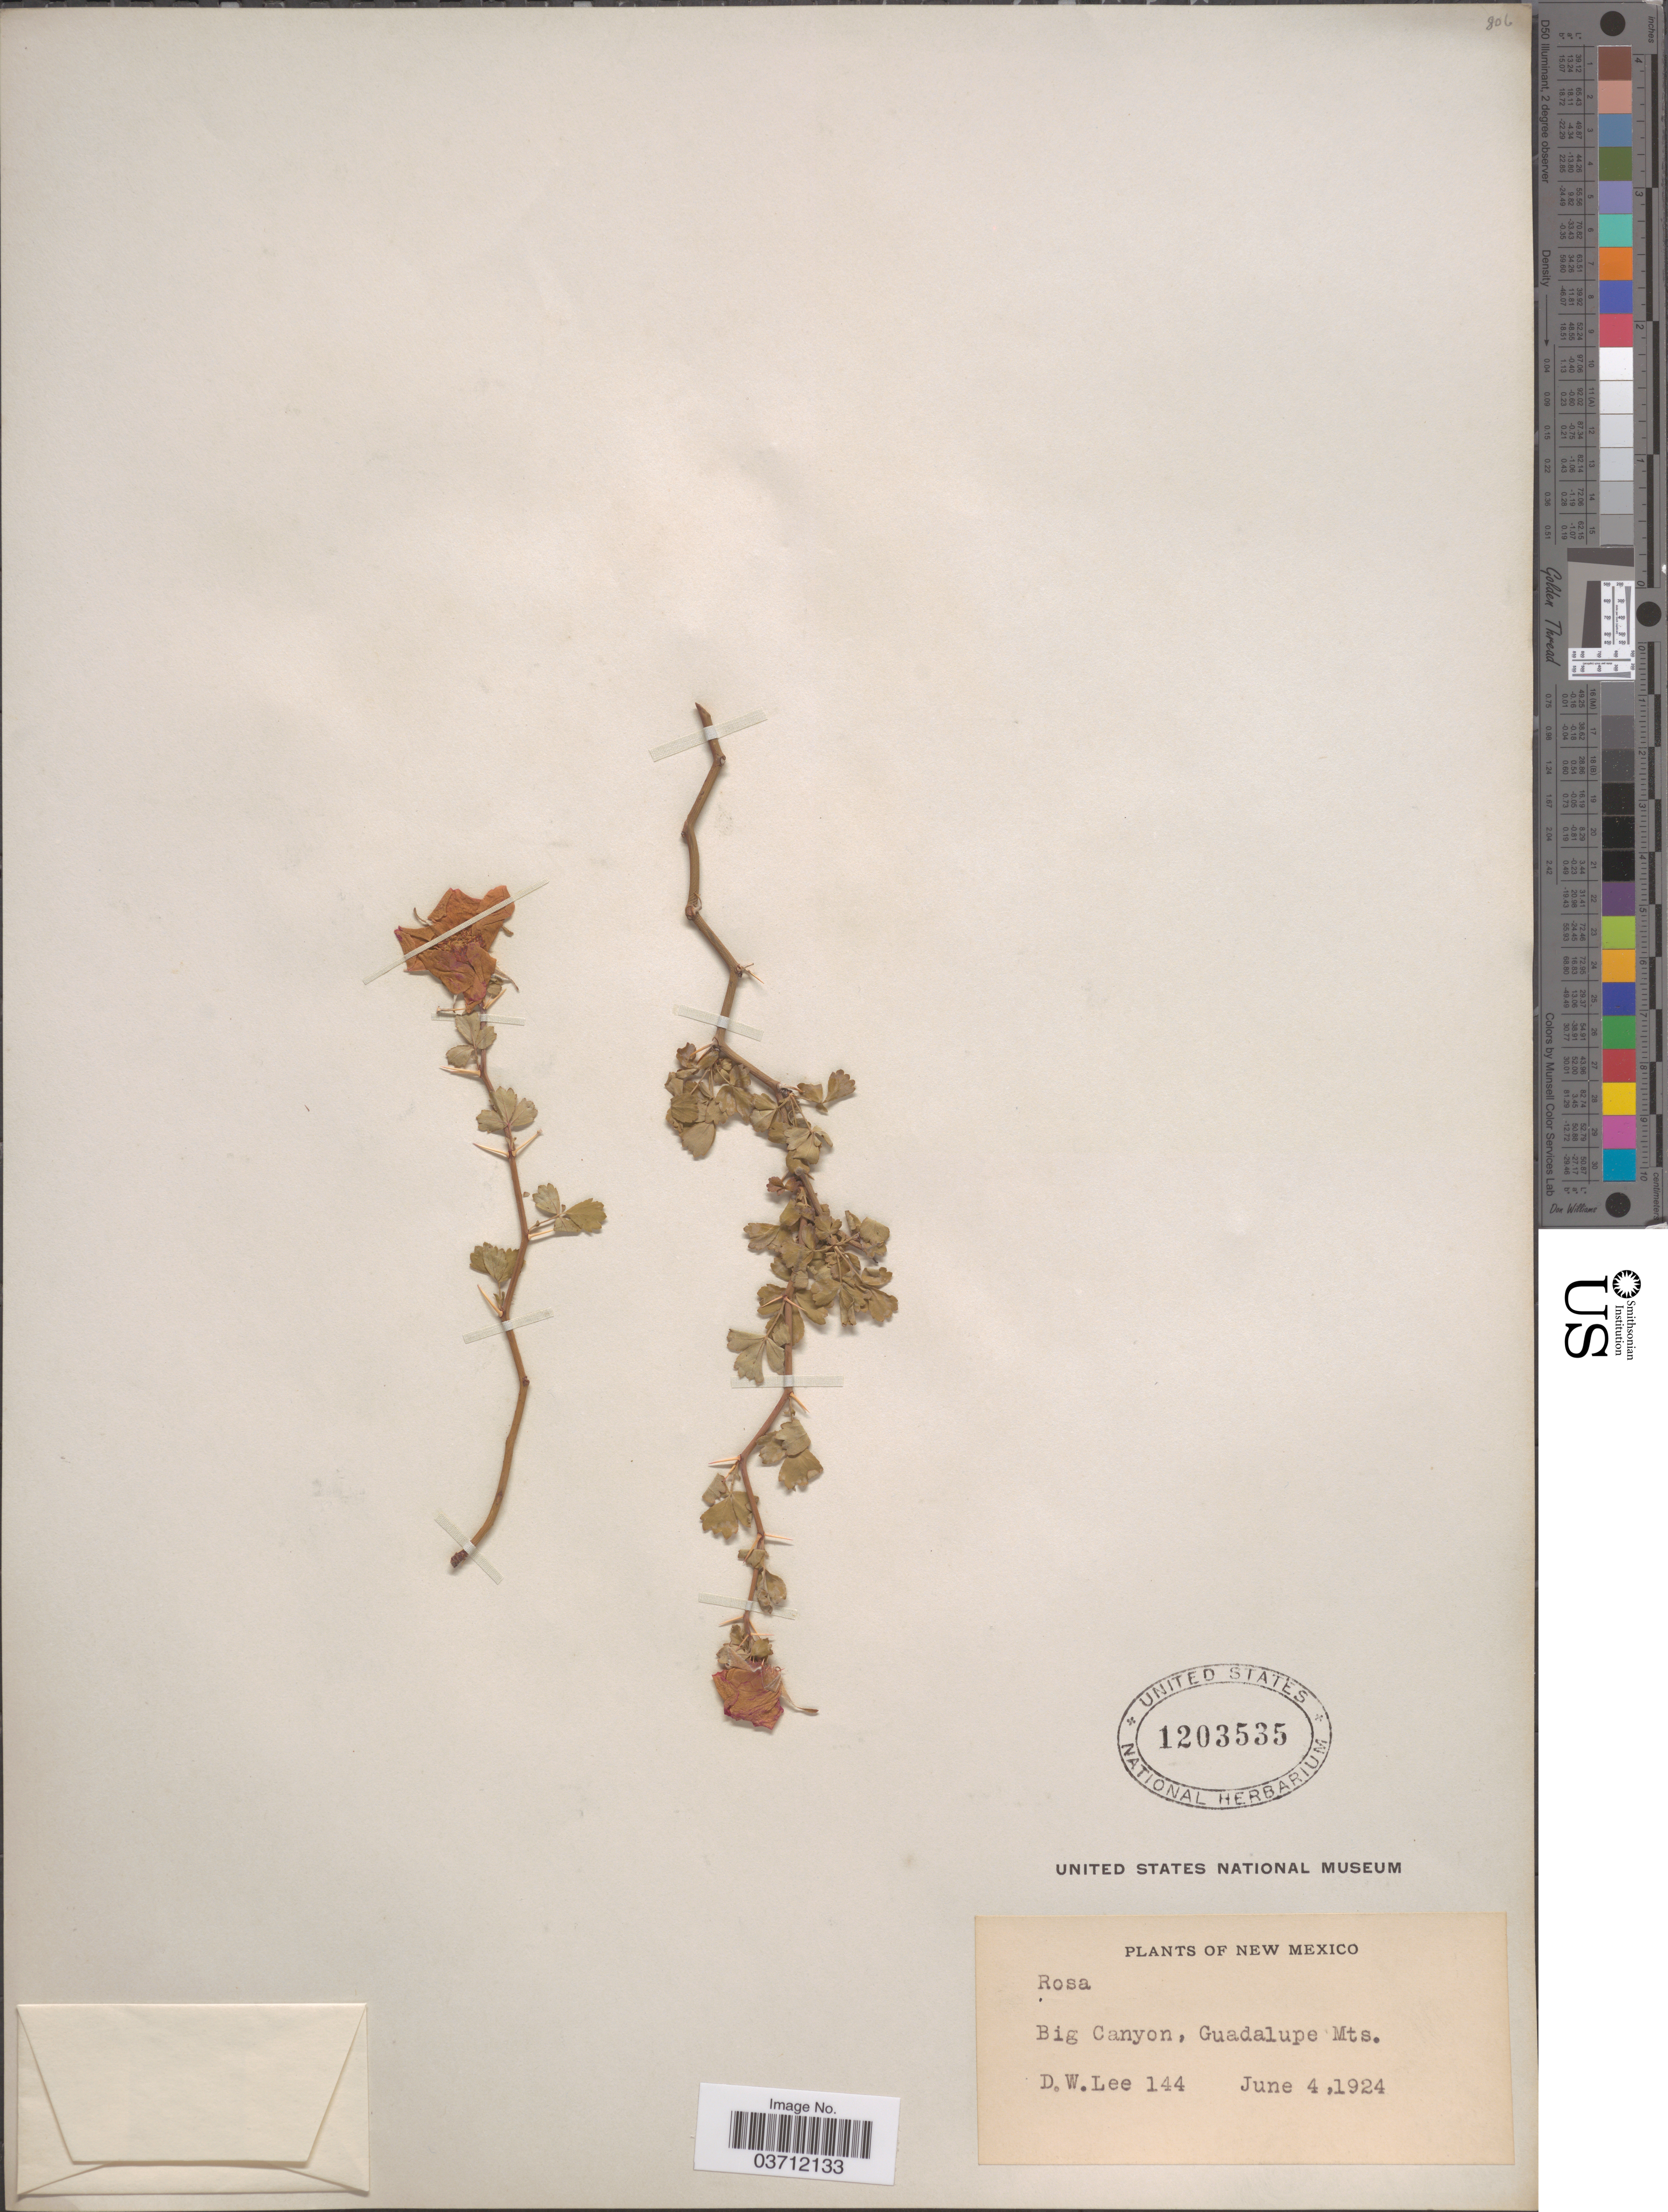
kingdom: Plantae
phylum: Tracheophyta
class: Magnoliopsida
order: Rosales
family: Rosaceae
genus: Rosa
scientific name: Rosa stellata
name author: Wooton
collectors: D. Lee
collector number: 144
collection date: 1924-06-04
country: United States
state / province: New Mexico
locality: Big Canyon, Guadalupe Mts.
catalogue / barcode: US 1203535